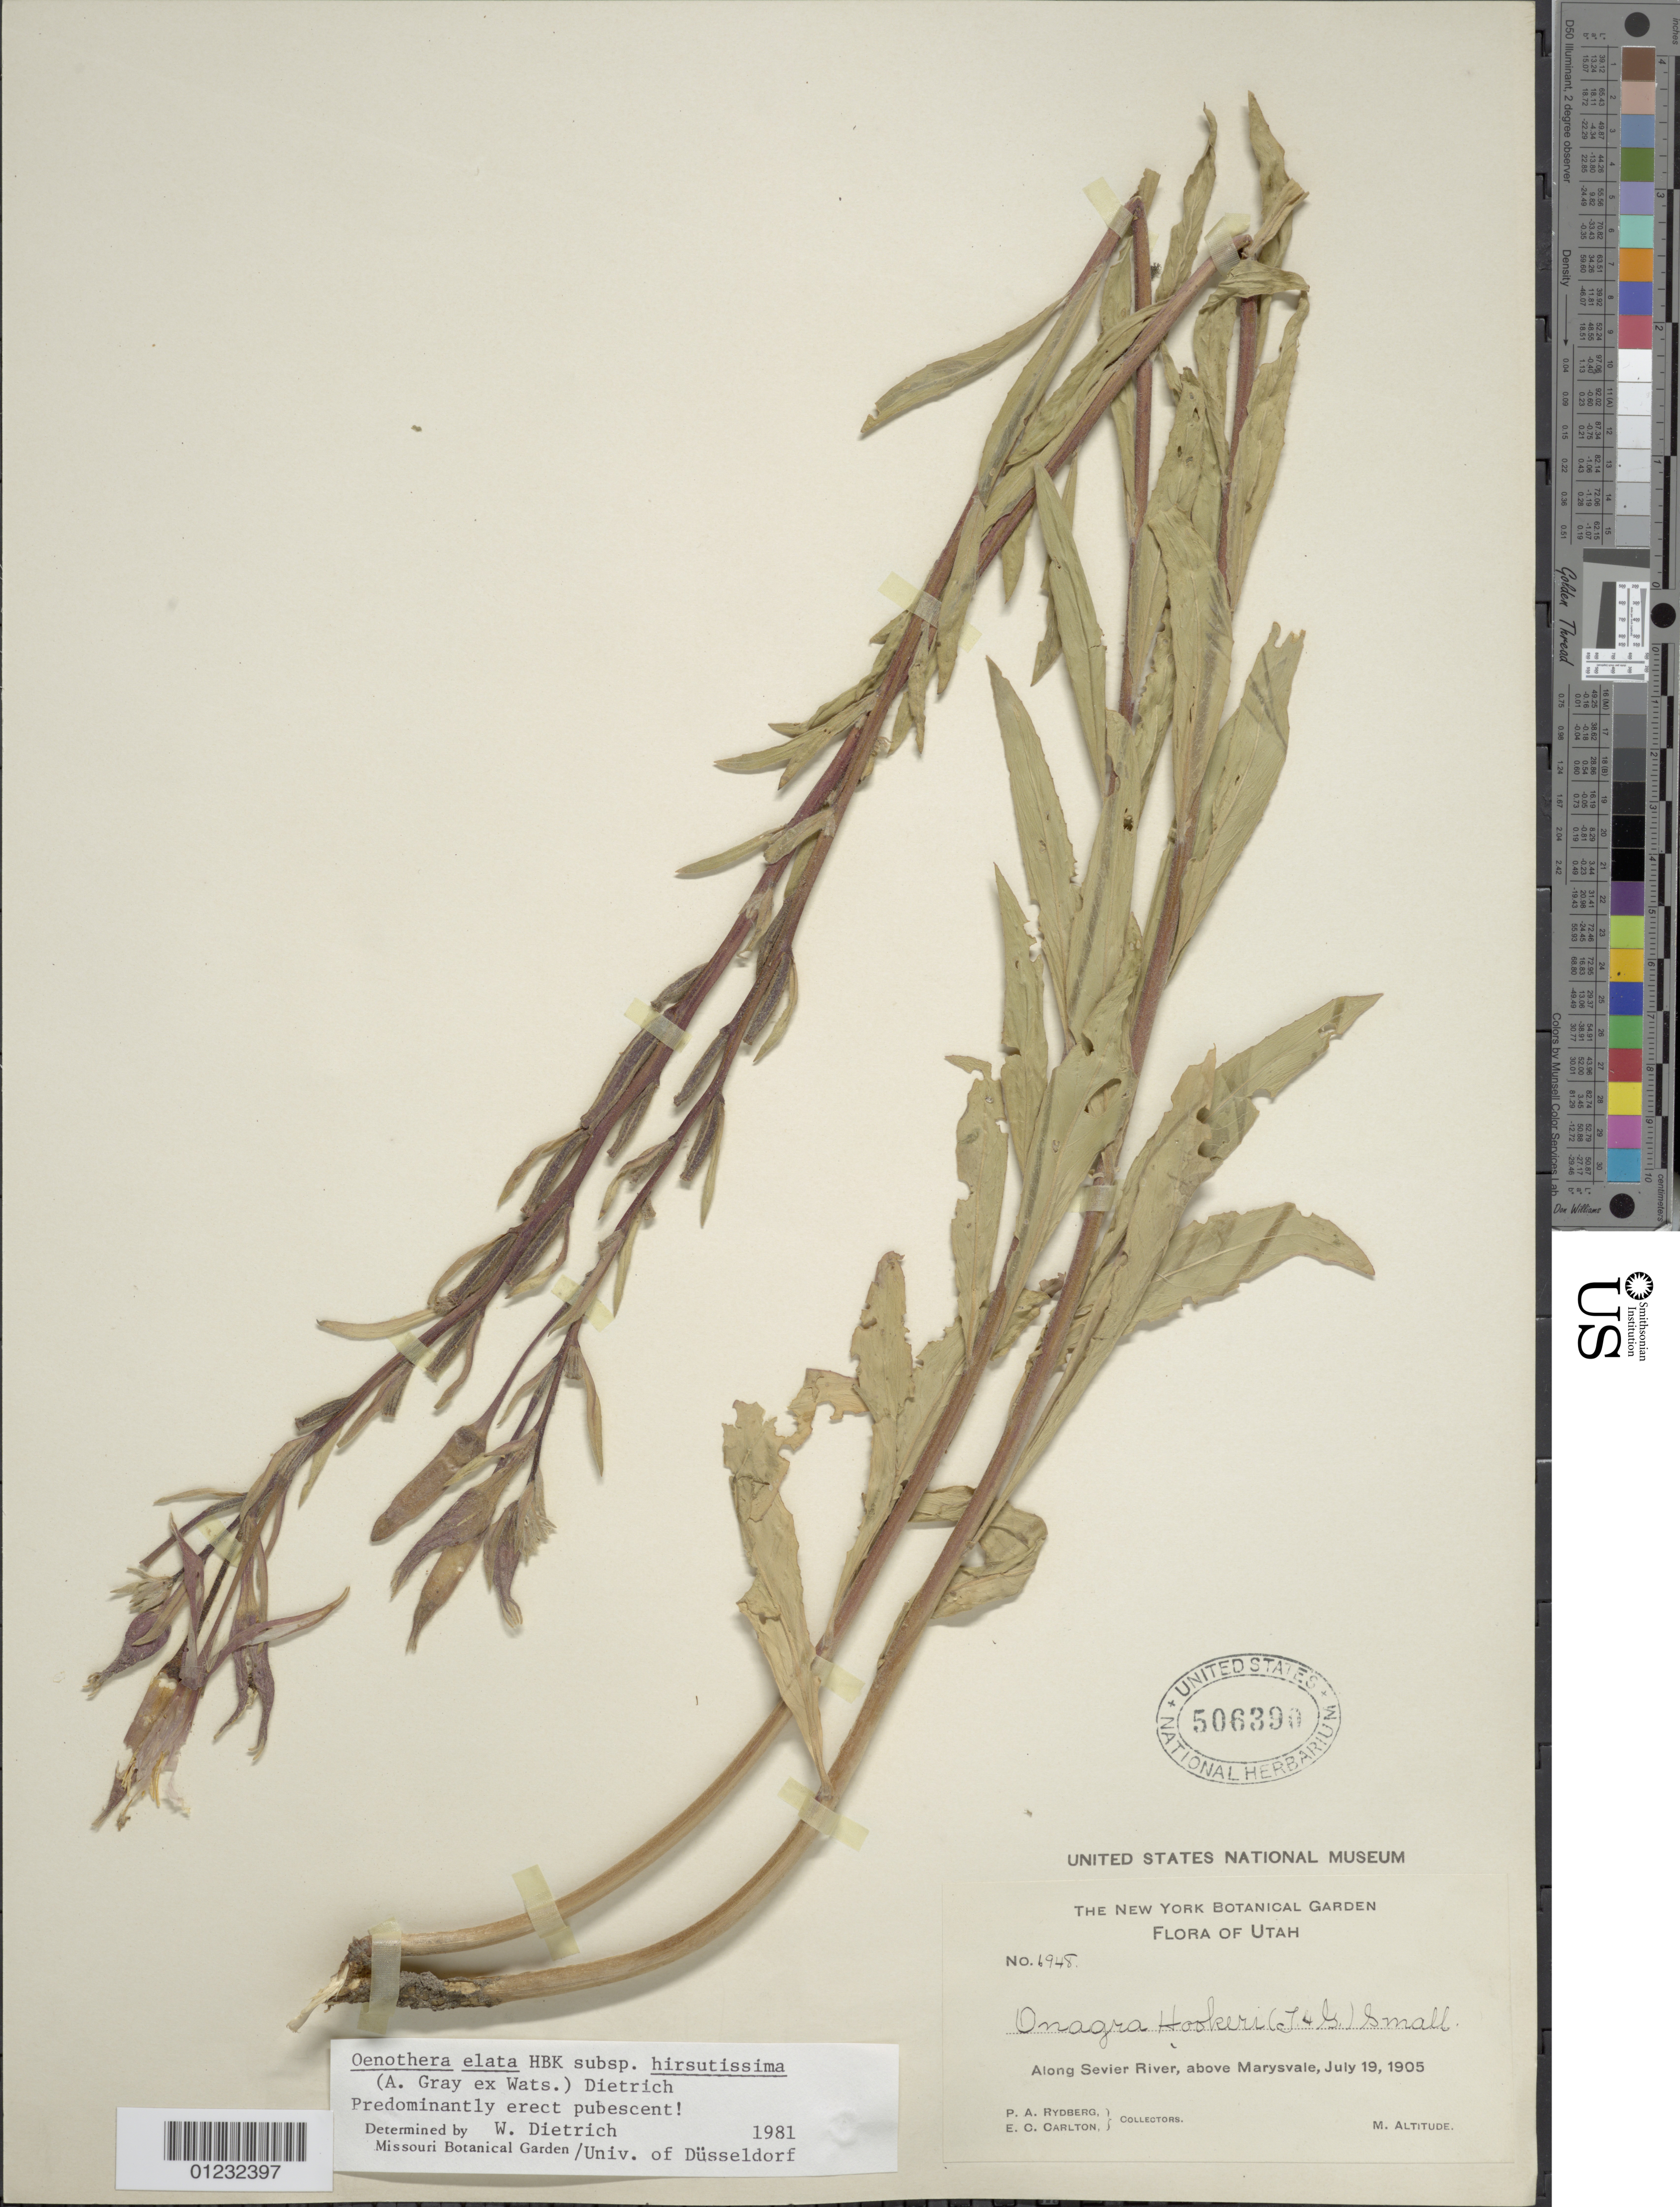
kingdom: Plantae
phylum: Tracheophyta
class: Magnoliopsida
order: Myrtales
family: Onagraceae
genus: Oenothera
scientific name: Oenothera elata subsp. hirsutissima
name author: (A. Gray ex S. Watson) W. Dietr.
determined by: Dietrich, W.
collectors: P. A. Rydberg & E. Carlton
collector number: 1948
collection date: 1905-07-19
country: United States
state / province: Utah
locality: Along Sevier River, above Marysvale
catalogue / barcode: US 506390